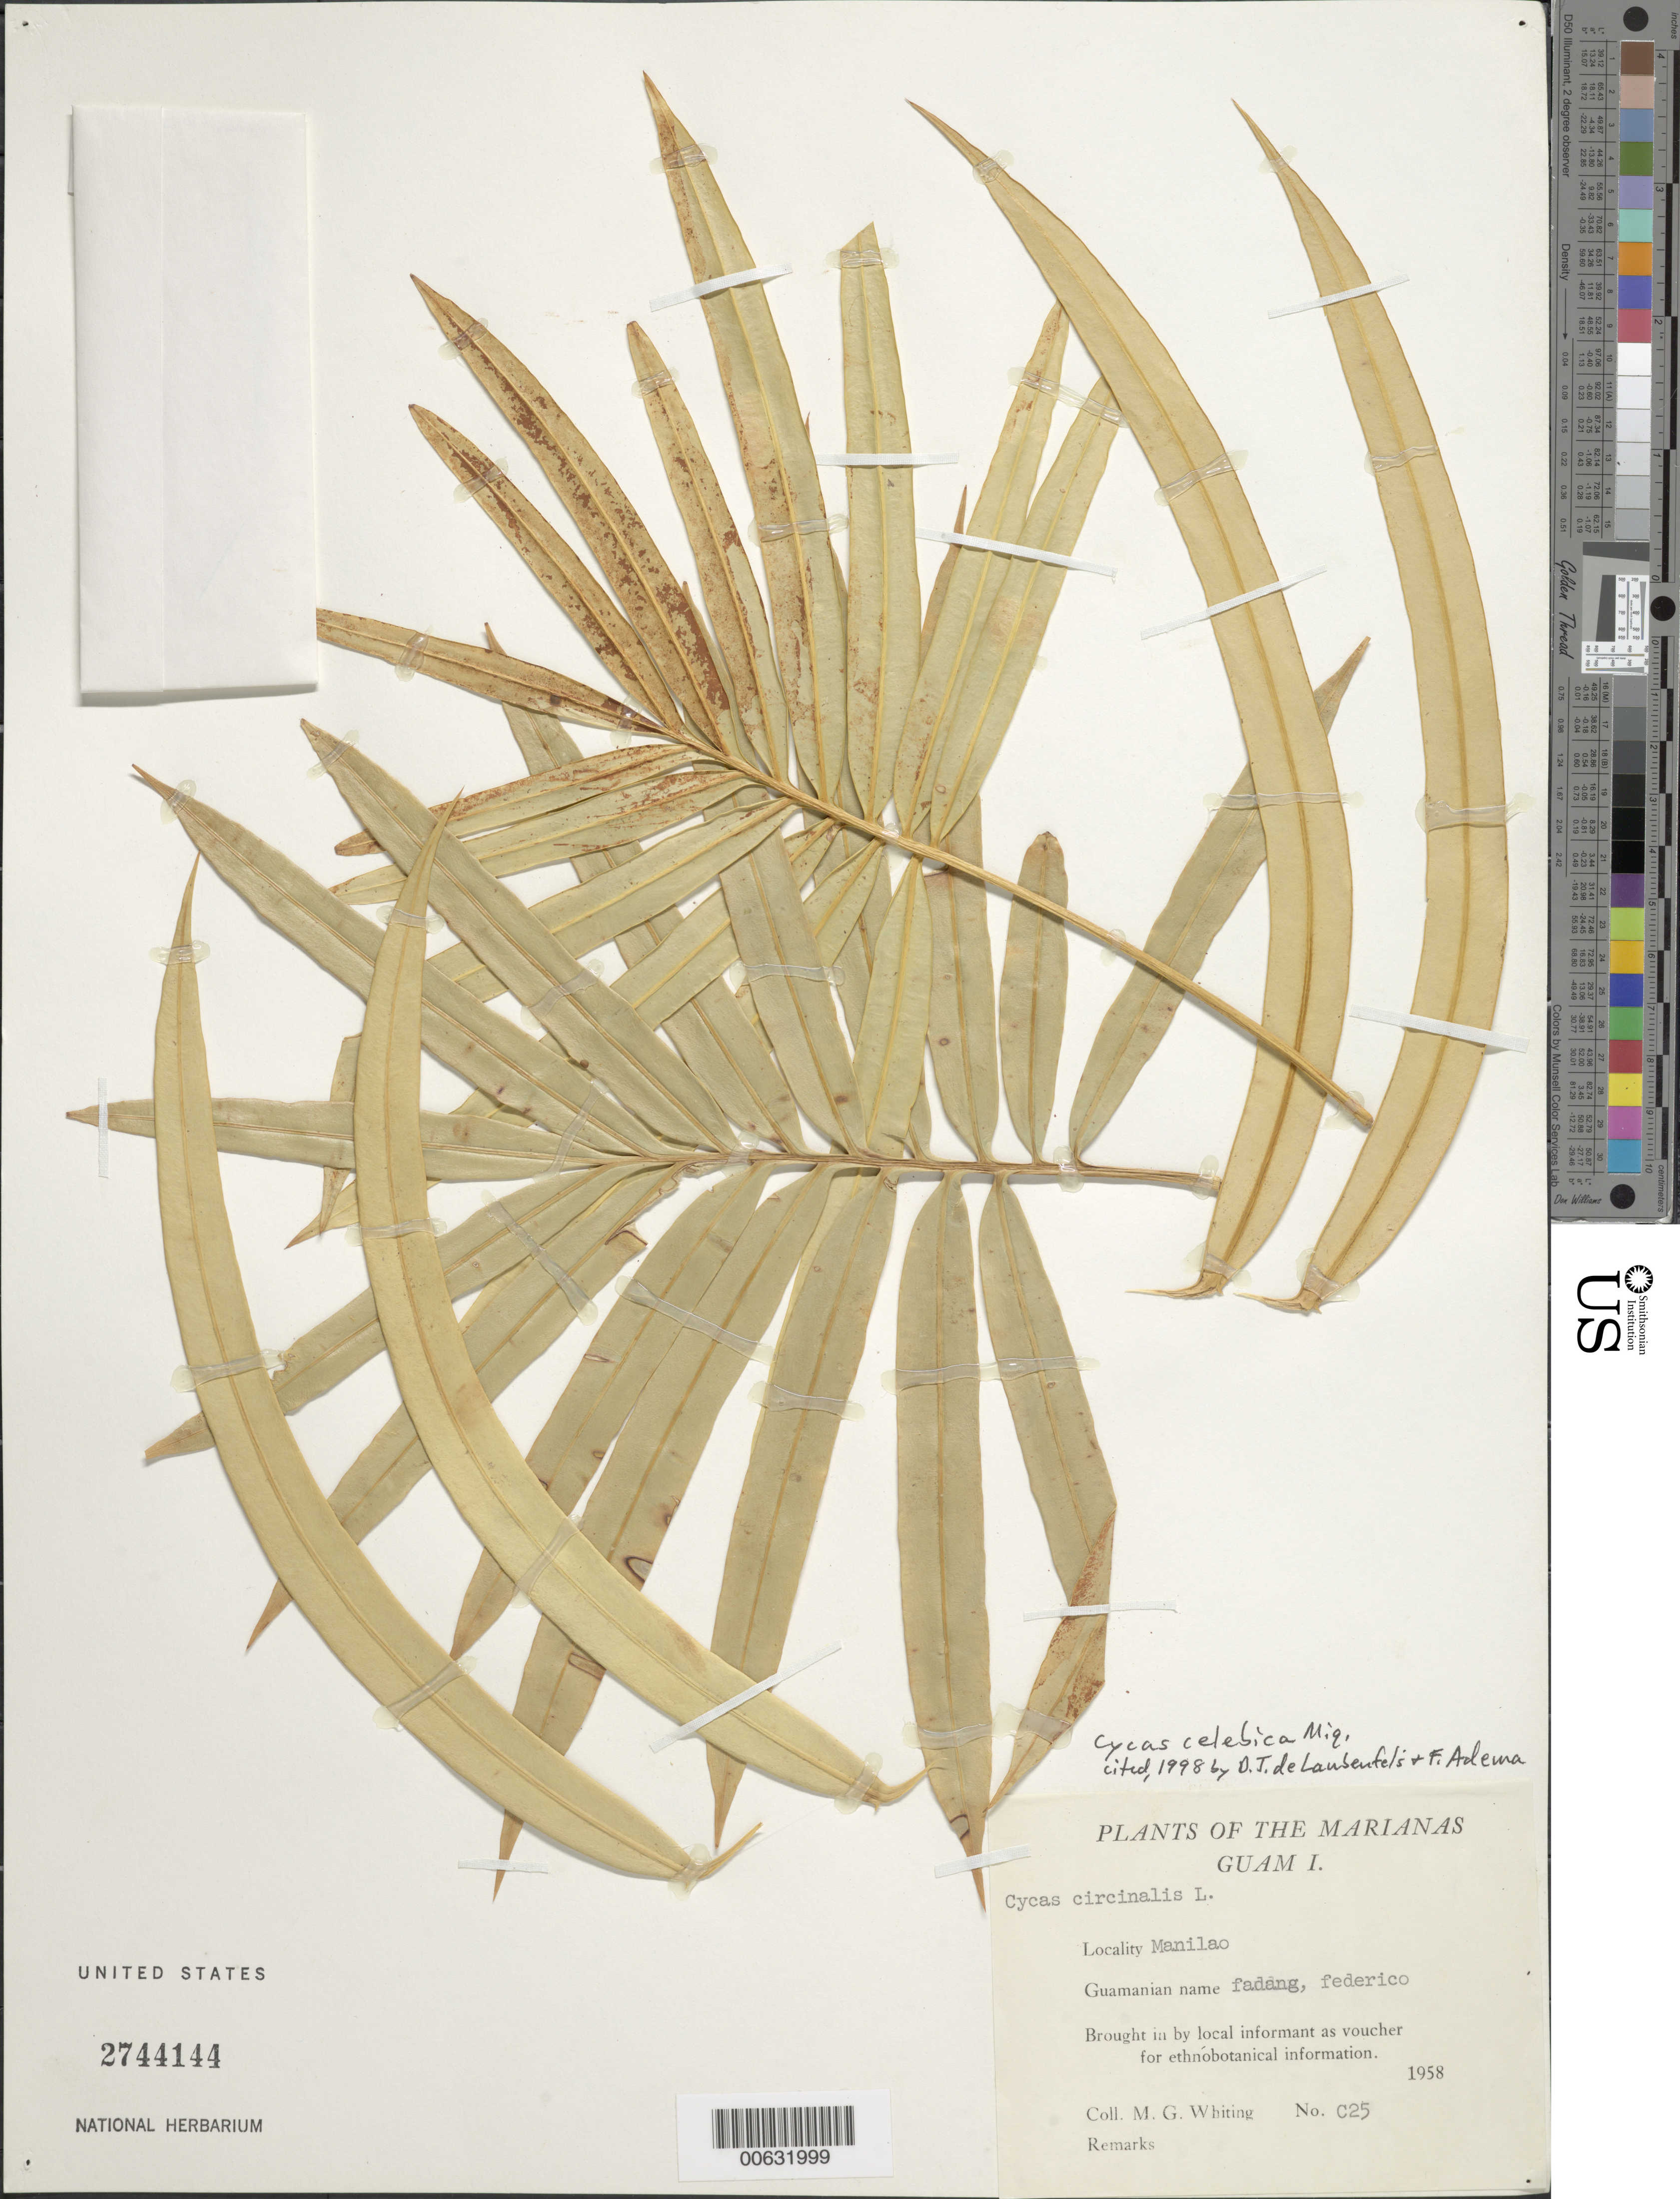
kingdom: Plantae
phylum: Tracheophyta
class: Cycadopsida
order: Cycadales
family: Cycadaceae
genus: Cycas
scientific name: Cycas celebica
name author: Miq.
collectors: M. Whiting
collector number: C25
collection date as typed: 1958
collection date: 1958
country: Guam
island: Guam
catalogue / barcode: US 2744144